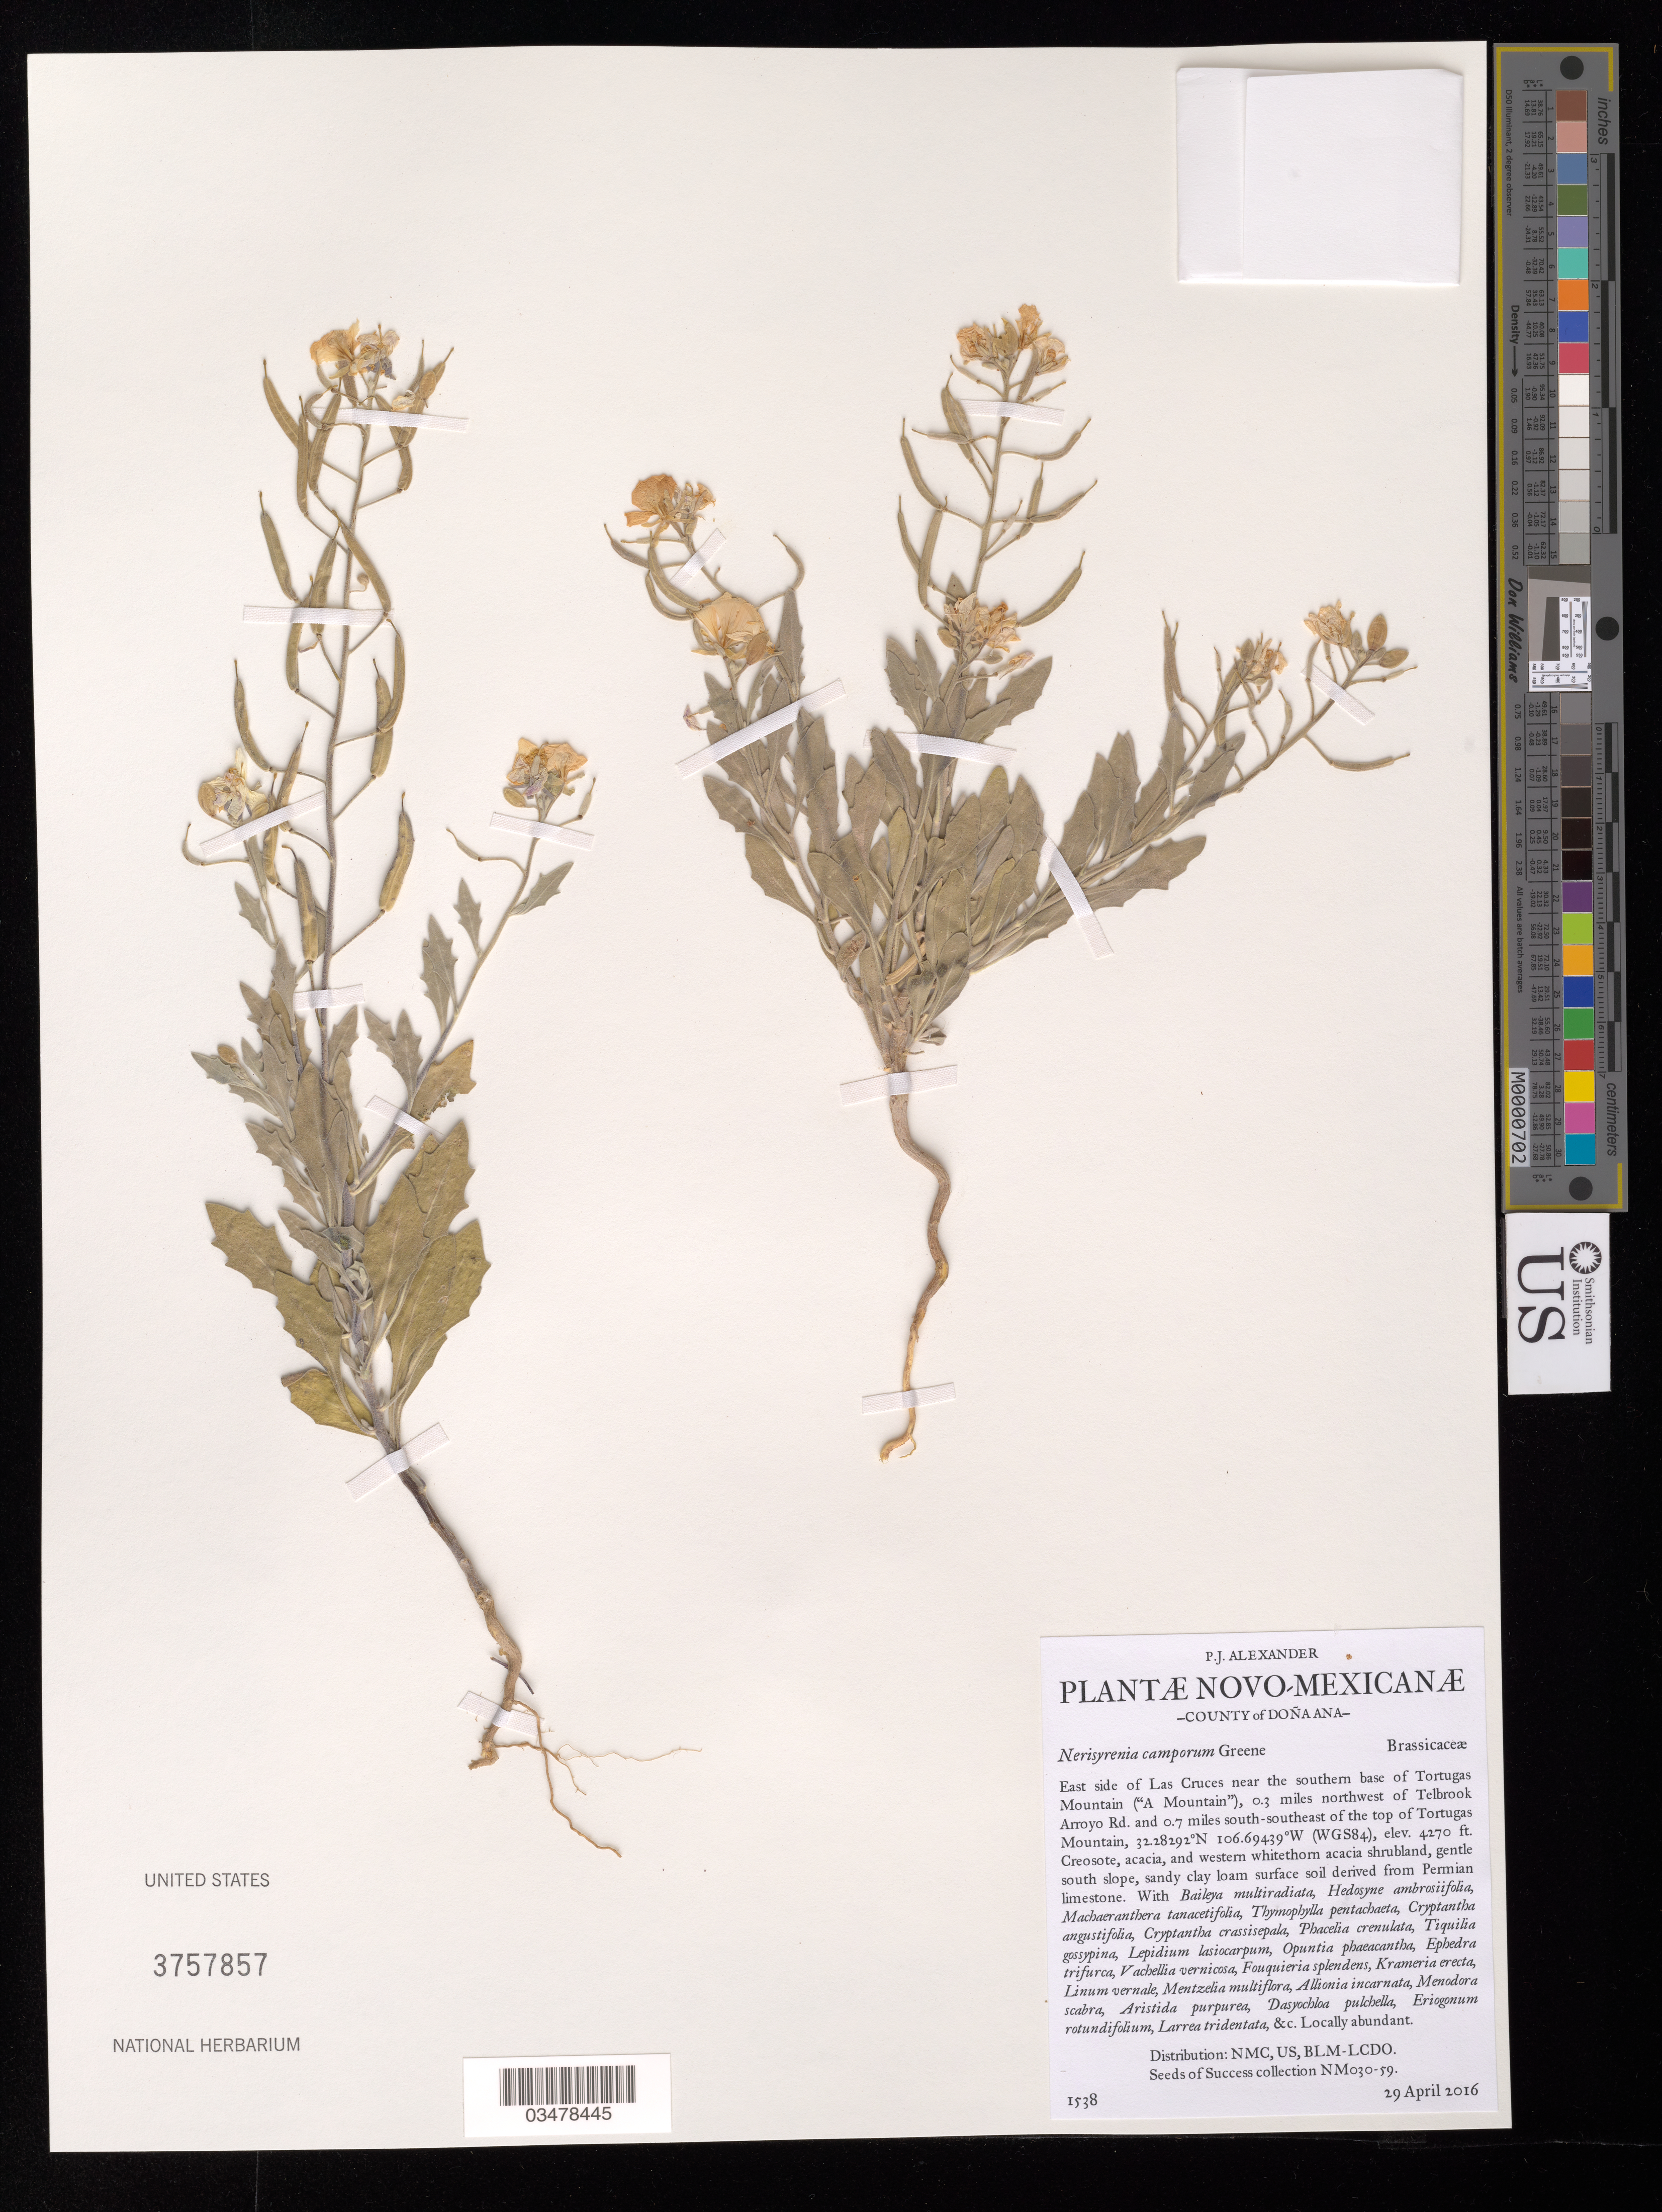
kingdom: Plantae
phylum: Tracheophyta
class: Magnoliopsida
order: Brassicales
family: Brassicaceae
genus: Nerisyrenia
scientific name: Nerisyrenia camporum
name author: (A. Gray) Greene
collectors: P. Alexander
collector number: NM030-059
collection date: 2016-04-29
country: United States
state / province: New Mexico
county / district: Dona Ana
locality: East side of Las Cruces near base of Tortugas Mtn.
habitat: Creosote, ocotillo, and viscid acacia shrubland. Ecological Site: Gravelly (R042XB010NM). With Baileya multiradiata, Phacelia crenulata, Aristida purpurea, etc.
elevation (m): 1301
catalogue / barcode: US 3757857